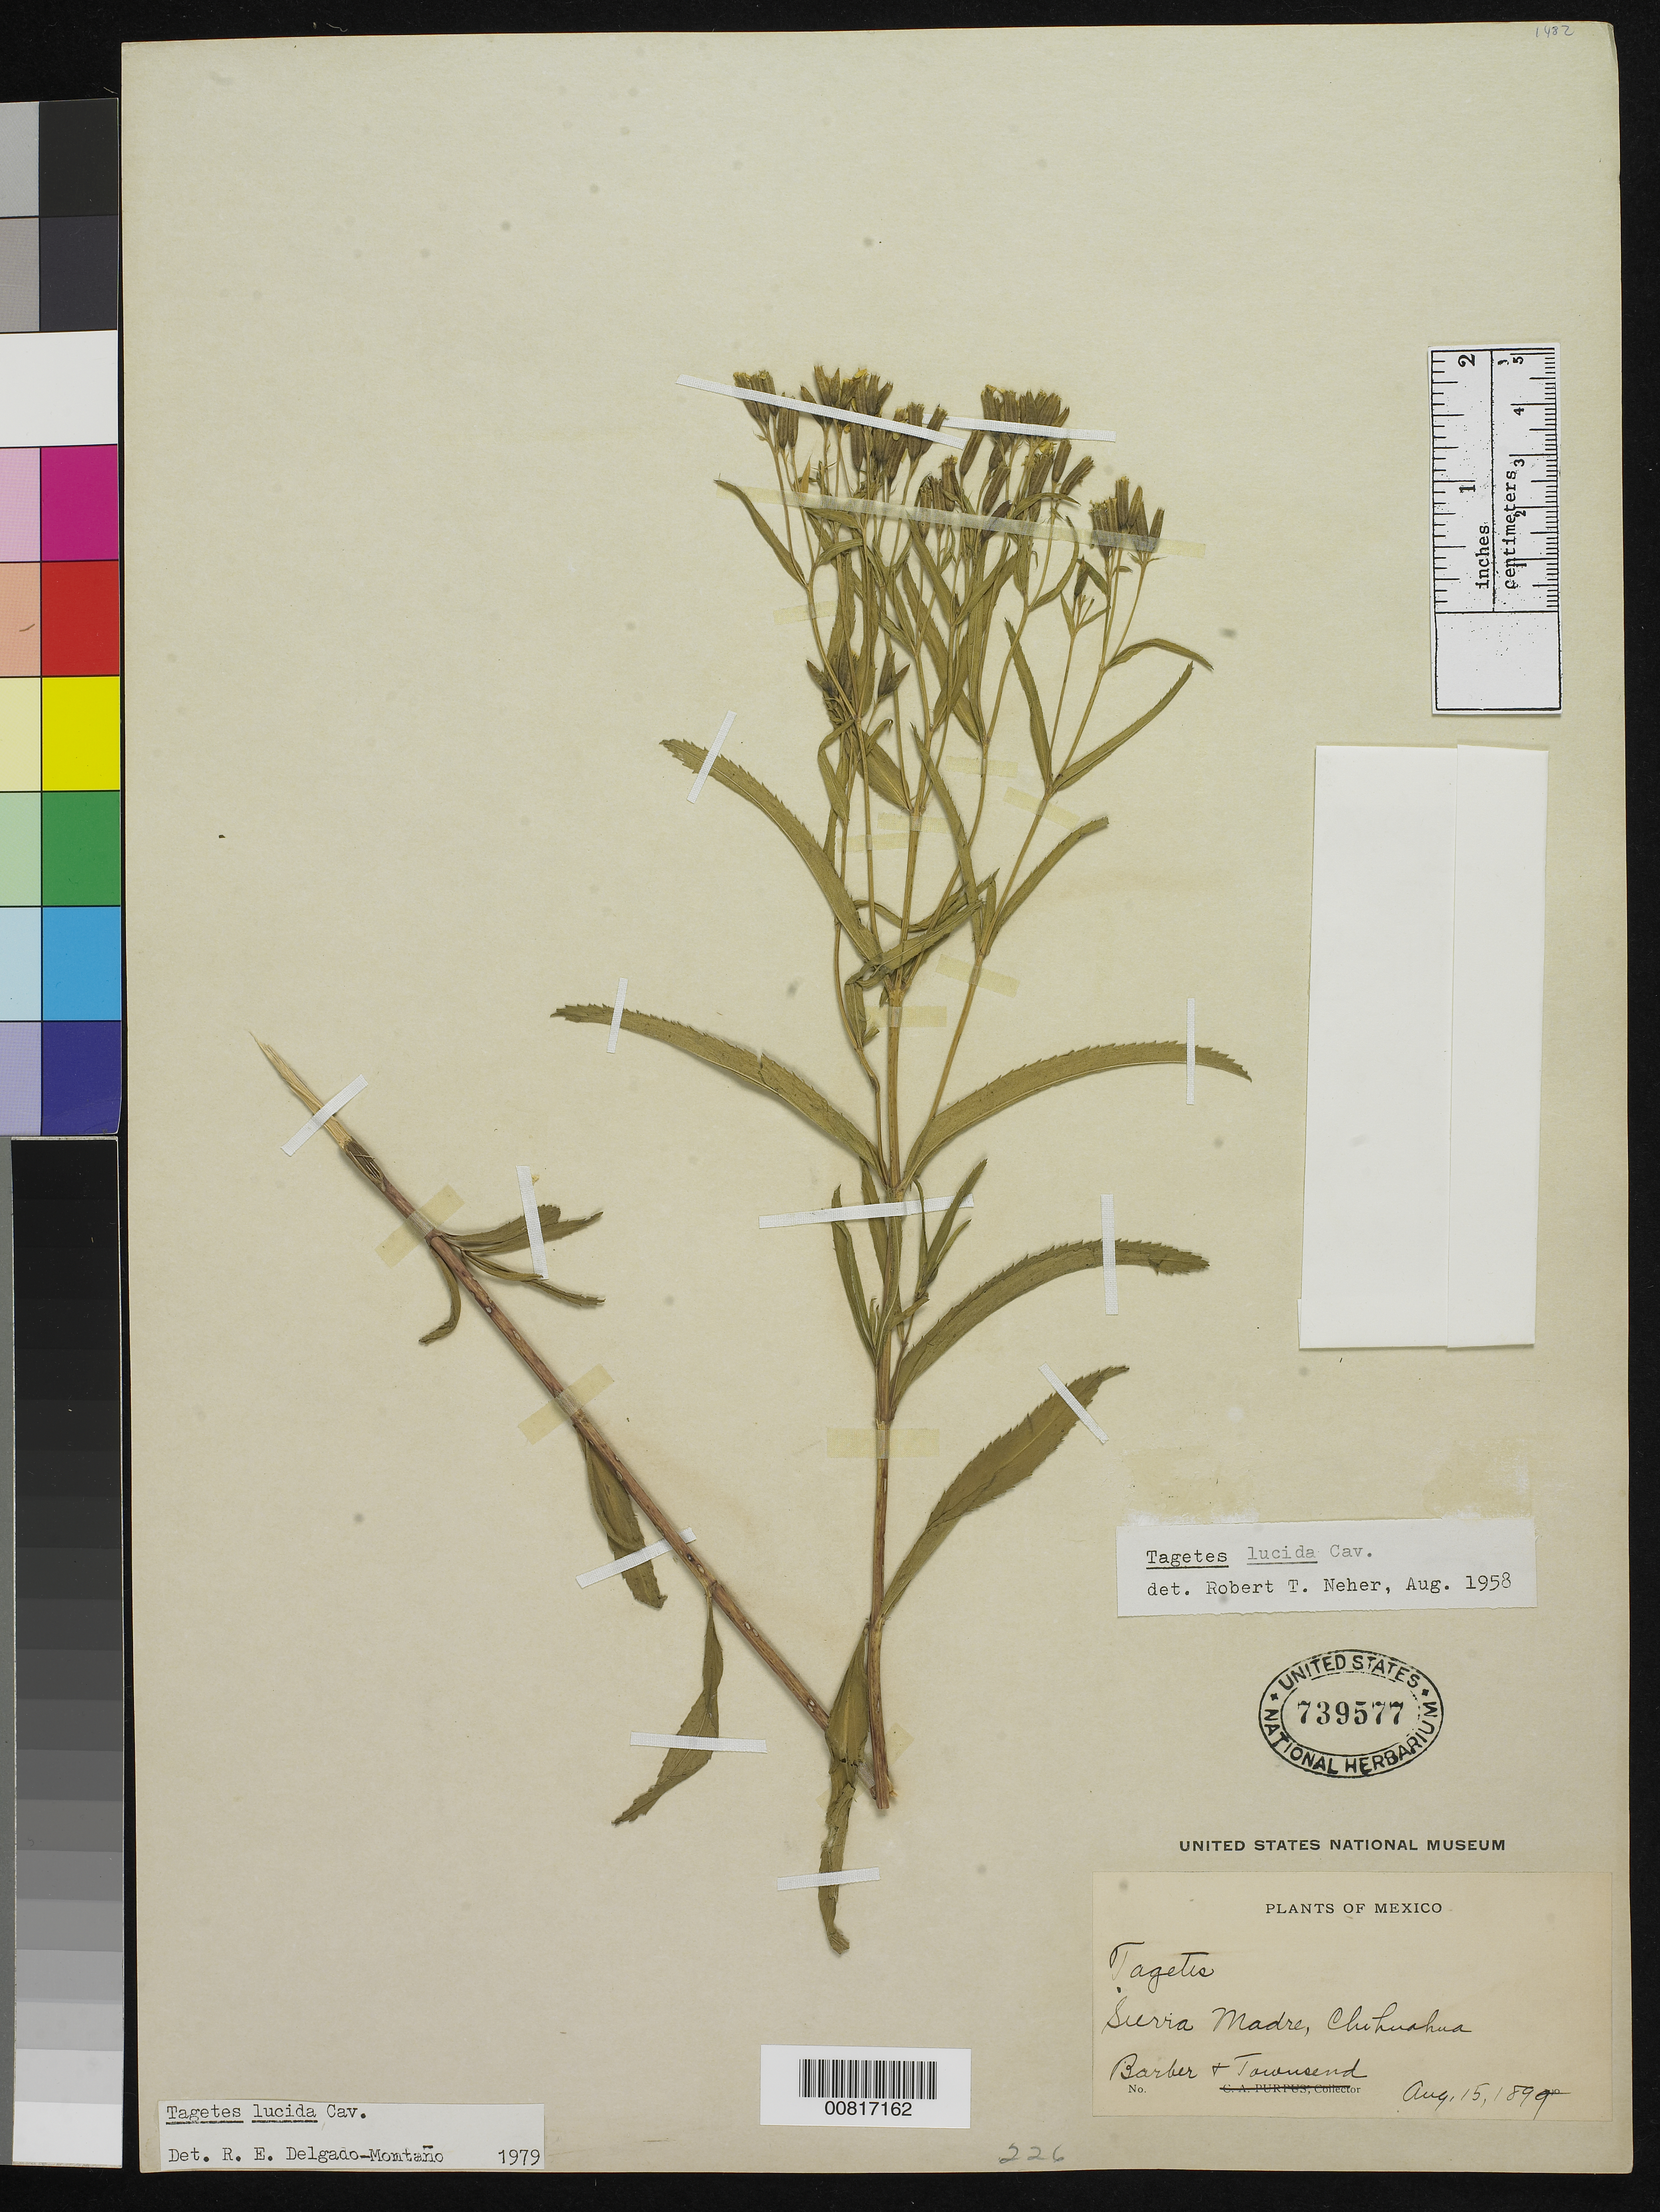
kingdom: Plantae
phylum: Tracheophyta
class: Magnoliopsida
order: Asterales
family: Asteraceae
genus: Tagetes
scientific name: Tagetes lucida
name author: Cav.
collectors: C. Barber & C. H. T. Townsend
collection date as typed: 15 Aug 1899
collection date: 1899-08-15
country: Mexico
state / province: Chihuahua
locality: Sierra Madre, Chihuahua.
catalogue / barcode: US 739577